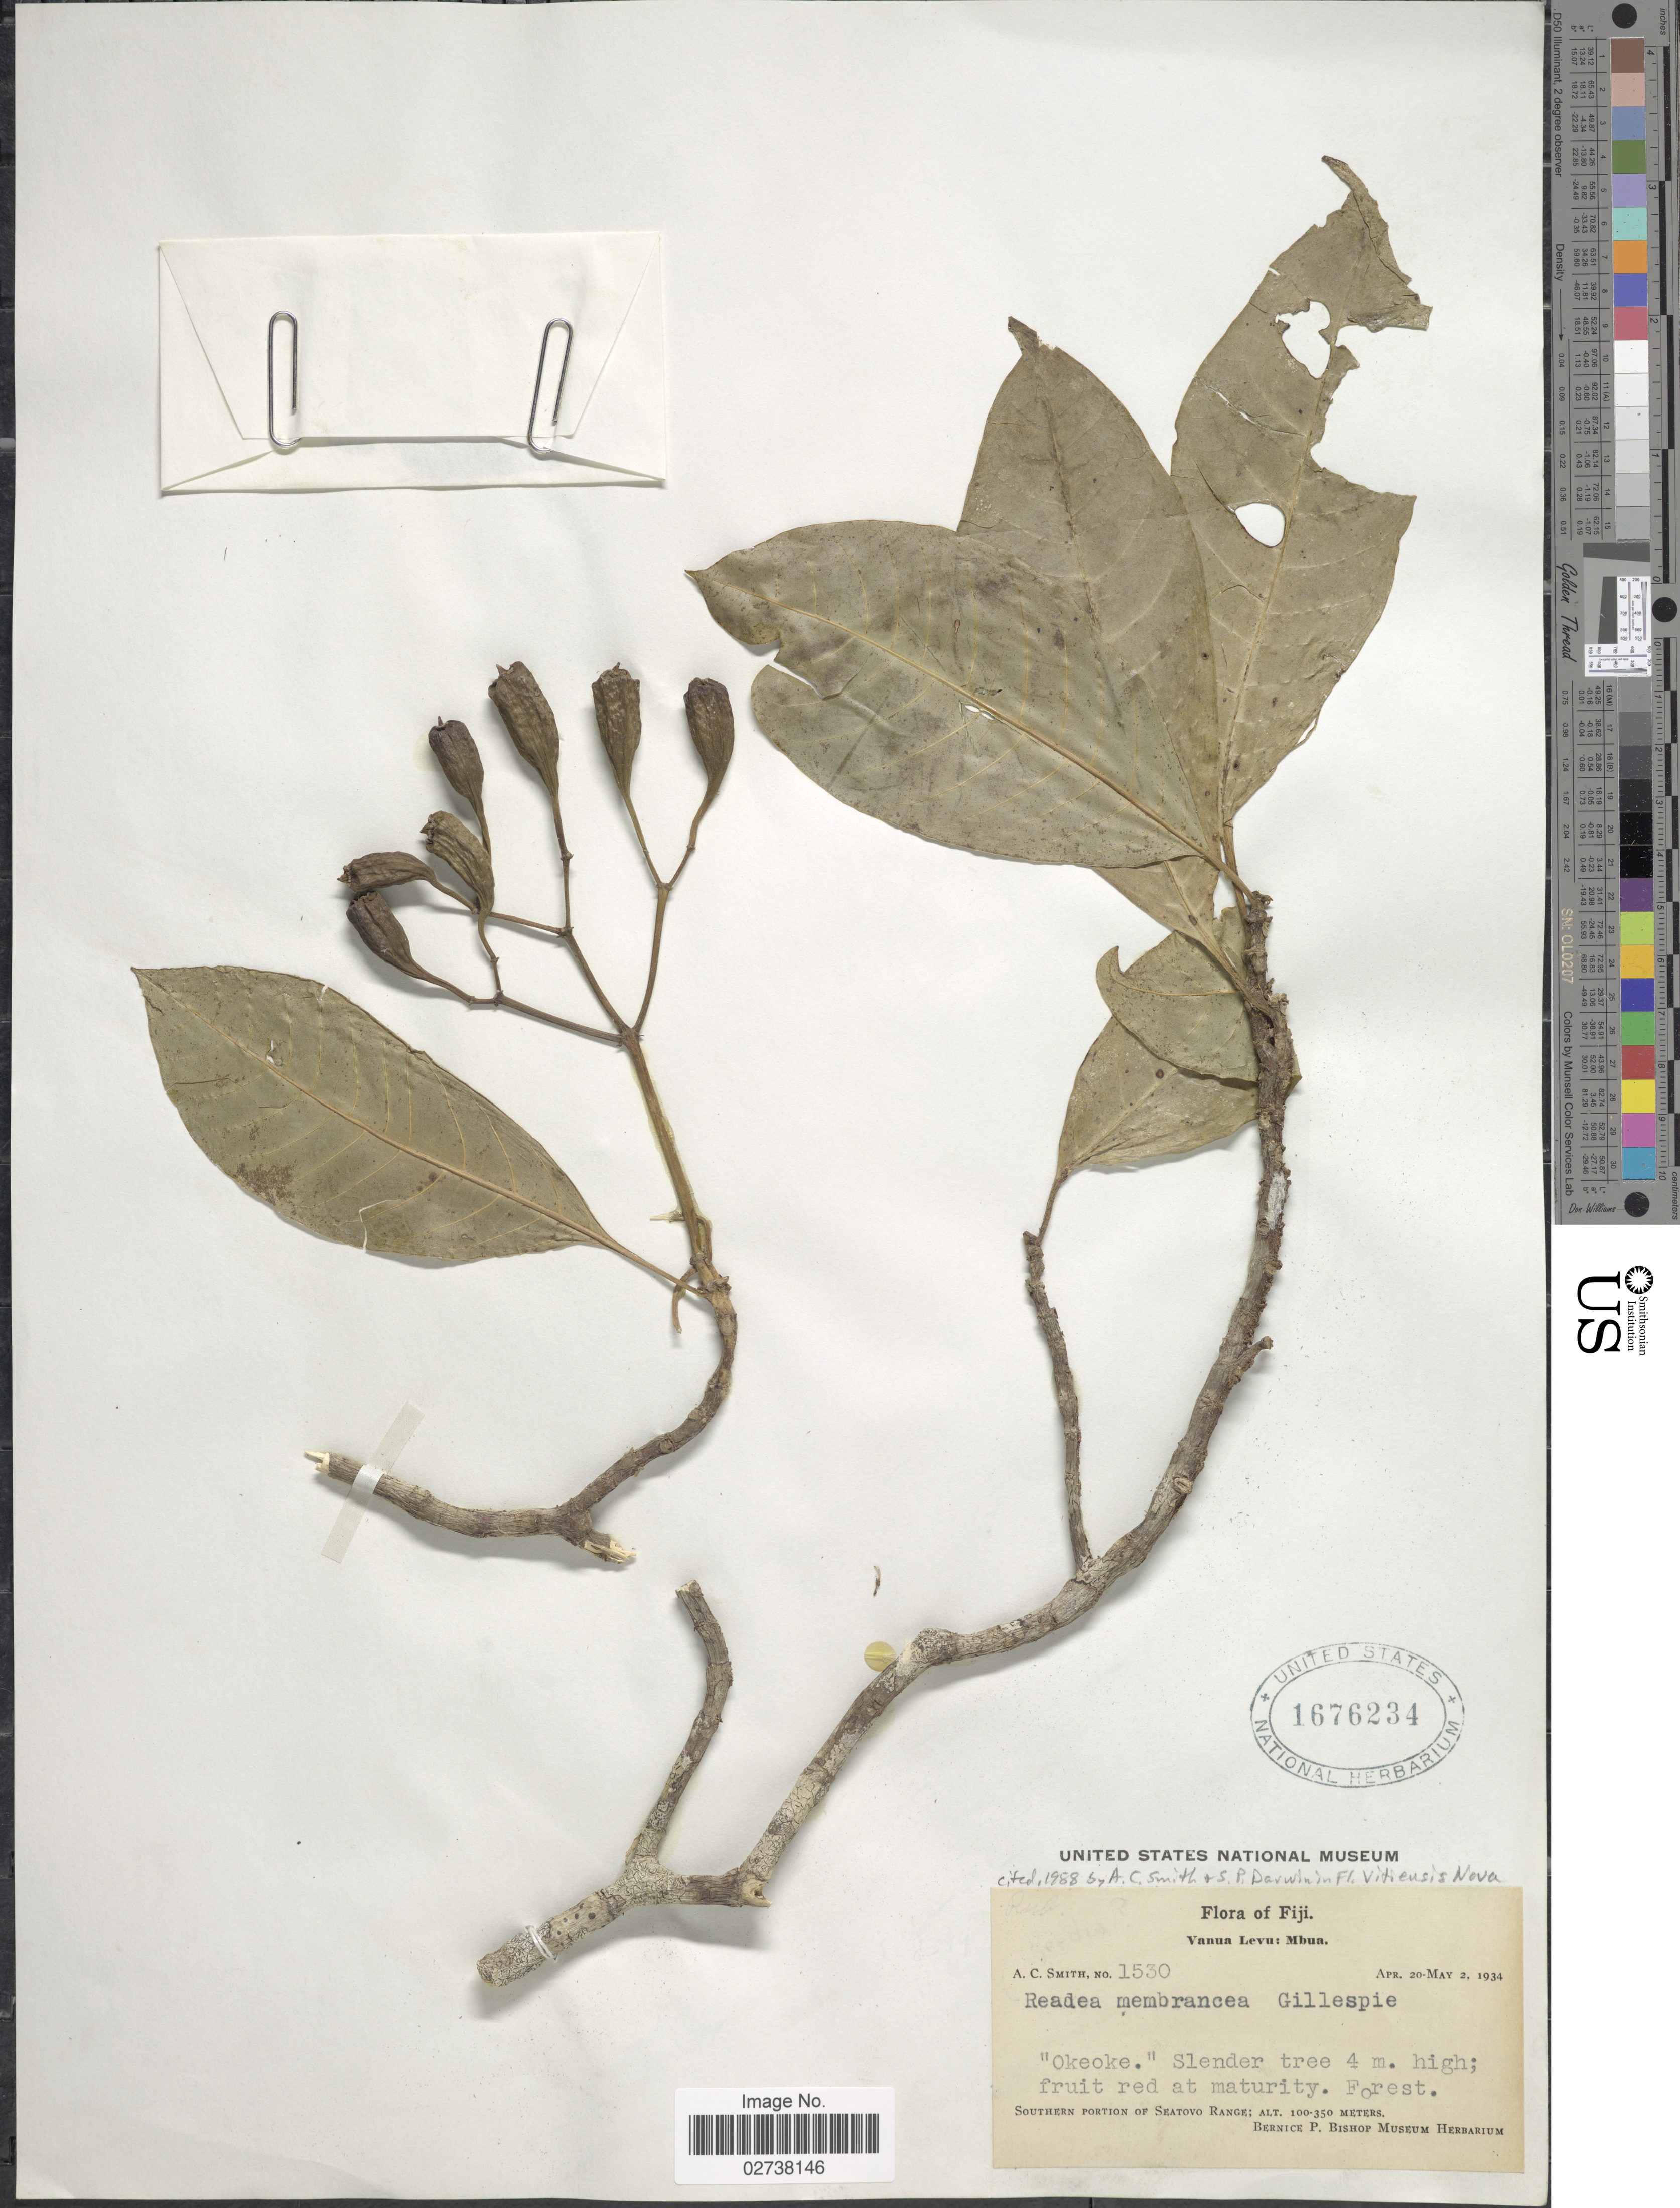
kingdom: Plantae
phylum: Tracheophyta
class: Magnoliopsida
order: Gentianales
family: Rubiaceae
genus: Readea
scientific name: Readea membranacea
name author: Gillespie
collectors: A. C. Smith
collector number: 1530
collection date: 1934-04-20/1934-05-02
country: Fiji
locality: Vanua Levu: Mbua, Southern Portion of Seatovo Range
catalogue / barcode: US 1676234